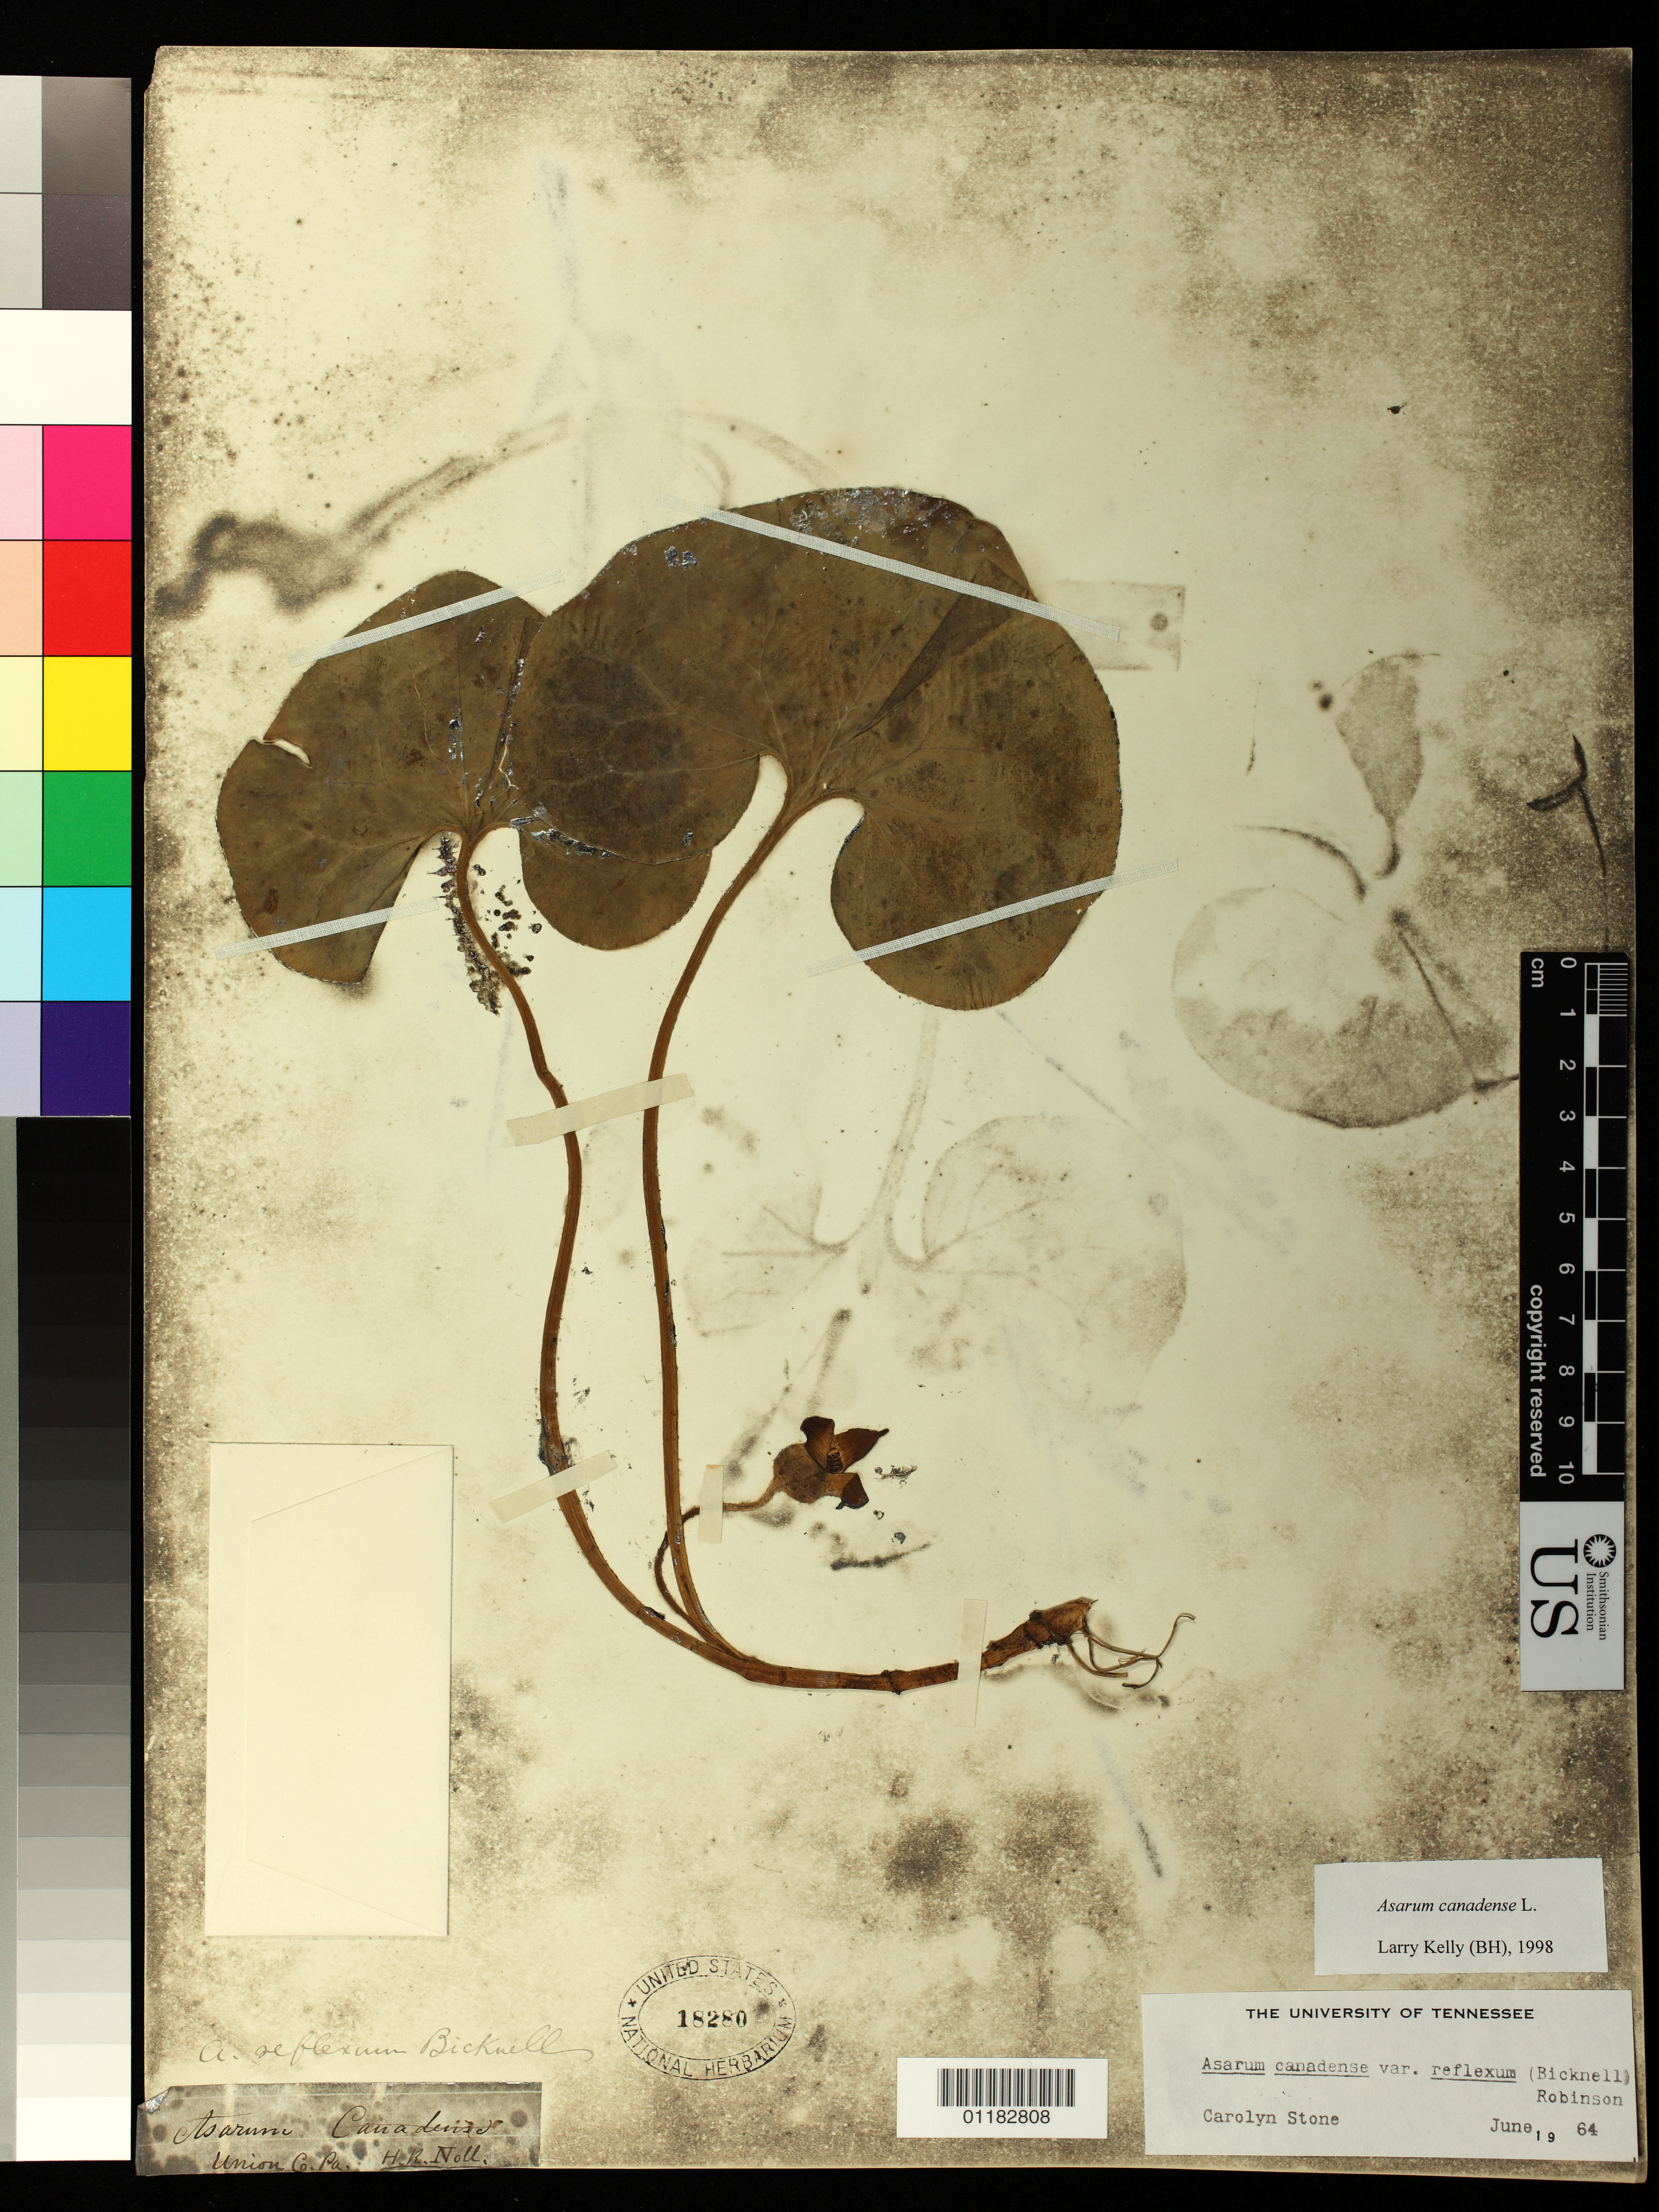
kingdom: Plantae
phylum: Tracheophyta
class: Magnoliopsida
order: Piperales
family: Aristolochiaceae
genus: Asarum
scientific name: Asarum canadense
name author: L.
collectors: H. Noll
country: United States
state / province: Pennsylvania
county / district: Union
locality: Union County.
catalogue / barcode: US 18280